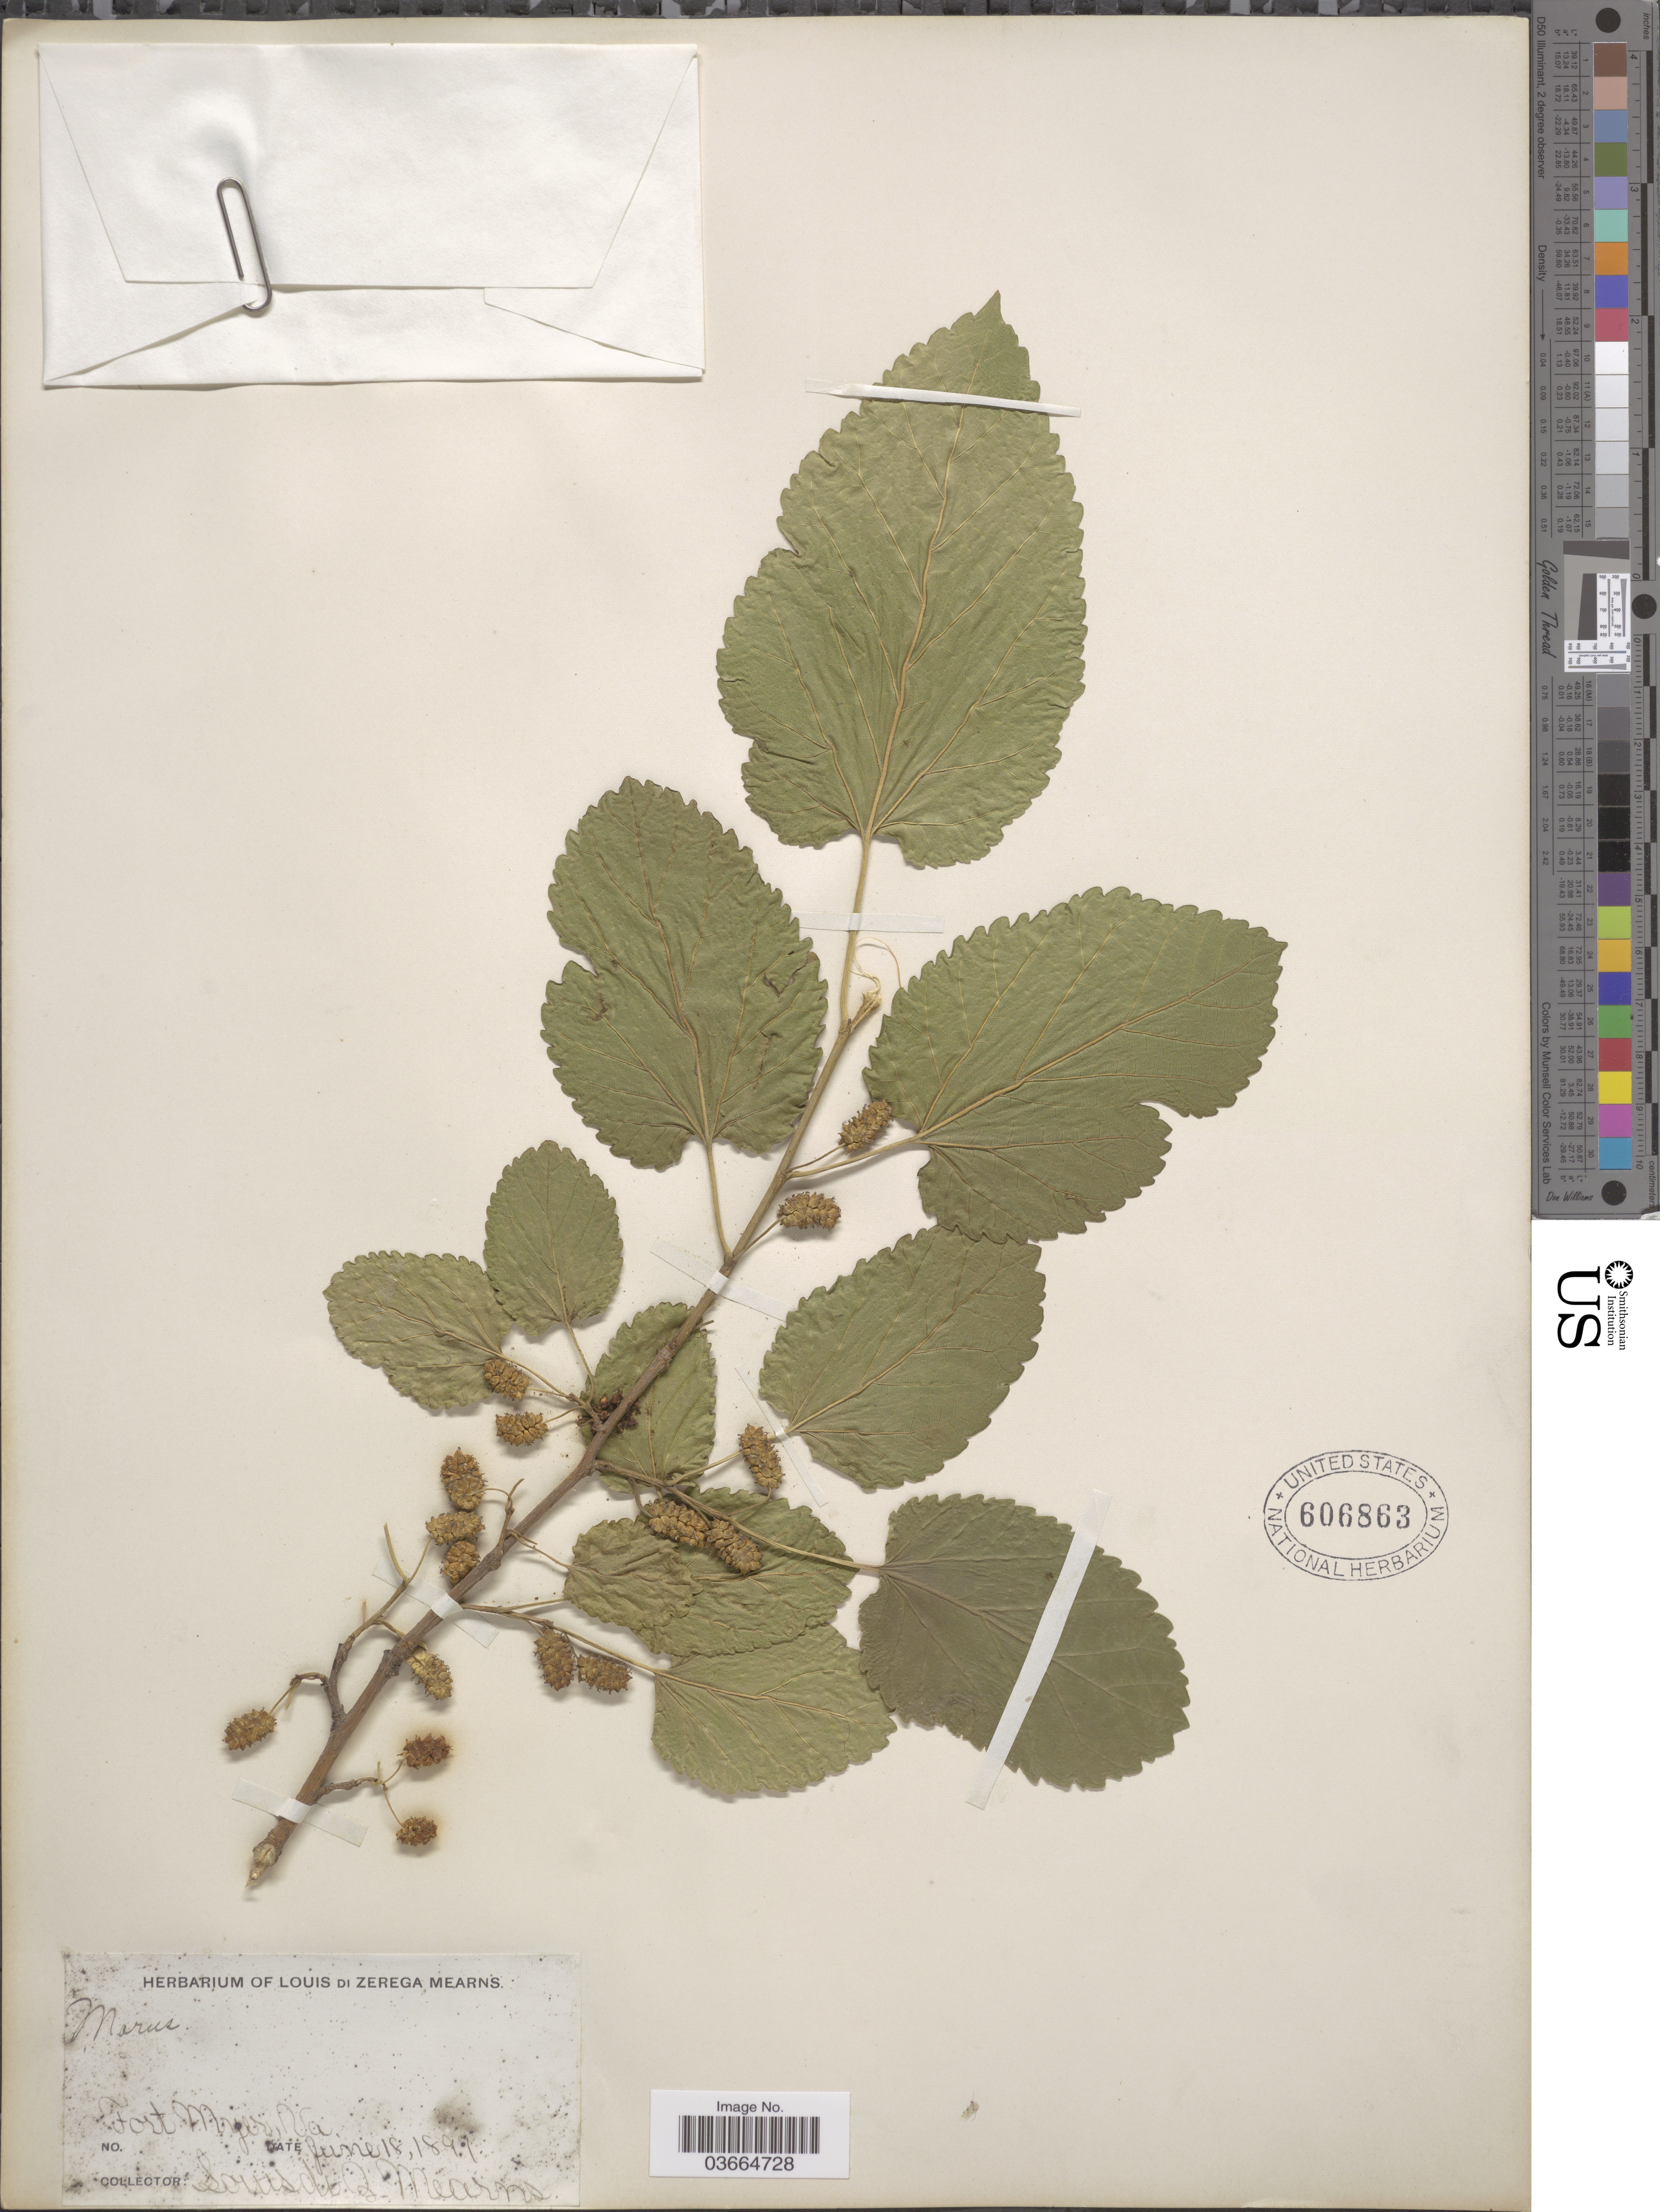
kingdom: Plantae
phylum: Tracheophyta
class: Magnoliopsida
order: Rosales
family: Moraceae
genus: Morus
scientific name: Morus sp.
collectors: L. D. Mearns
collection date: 1891-06-18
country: United States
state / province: Virginia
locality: Fort Myer.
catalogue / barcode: US 606863